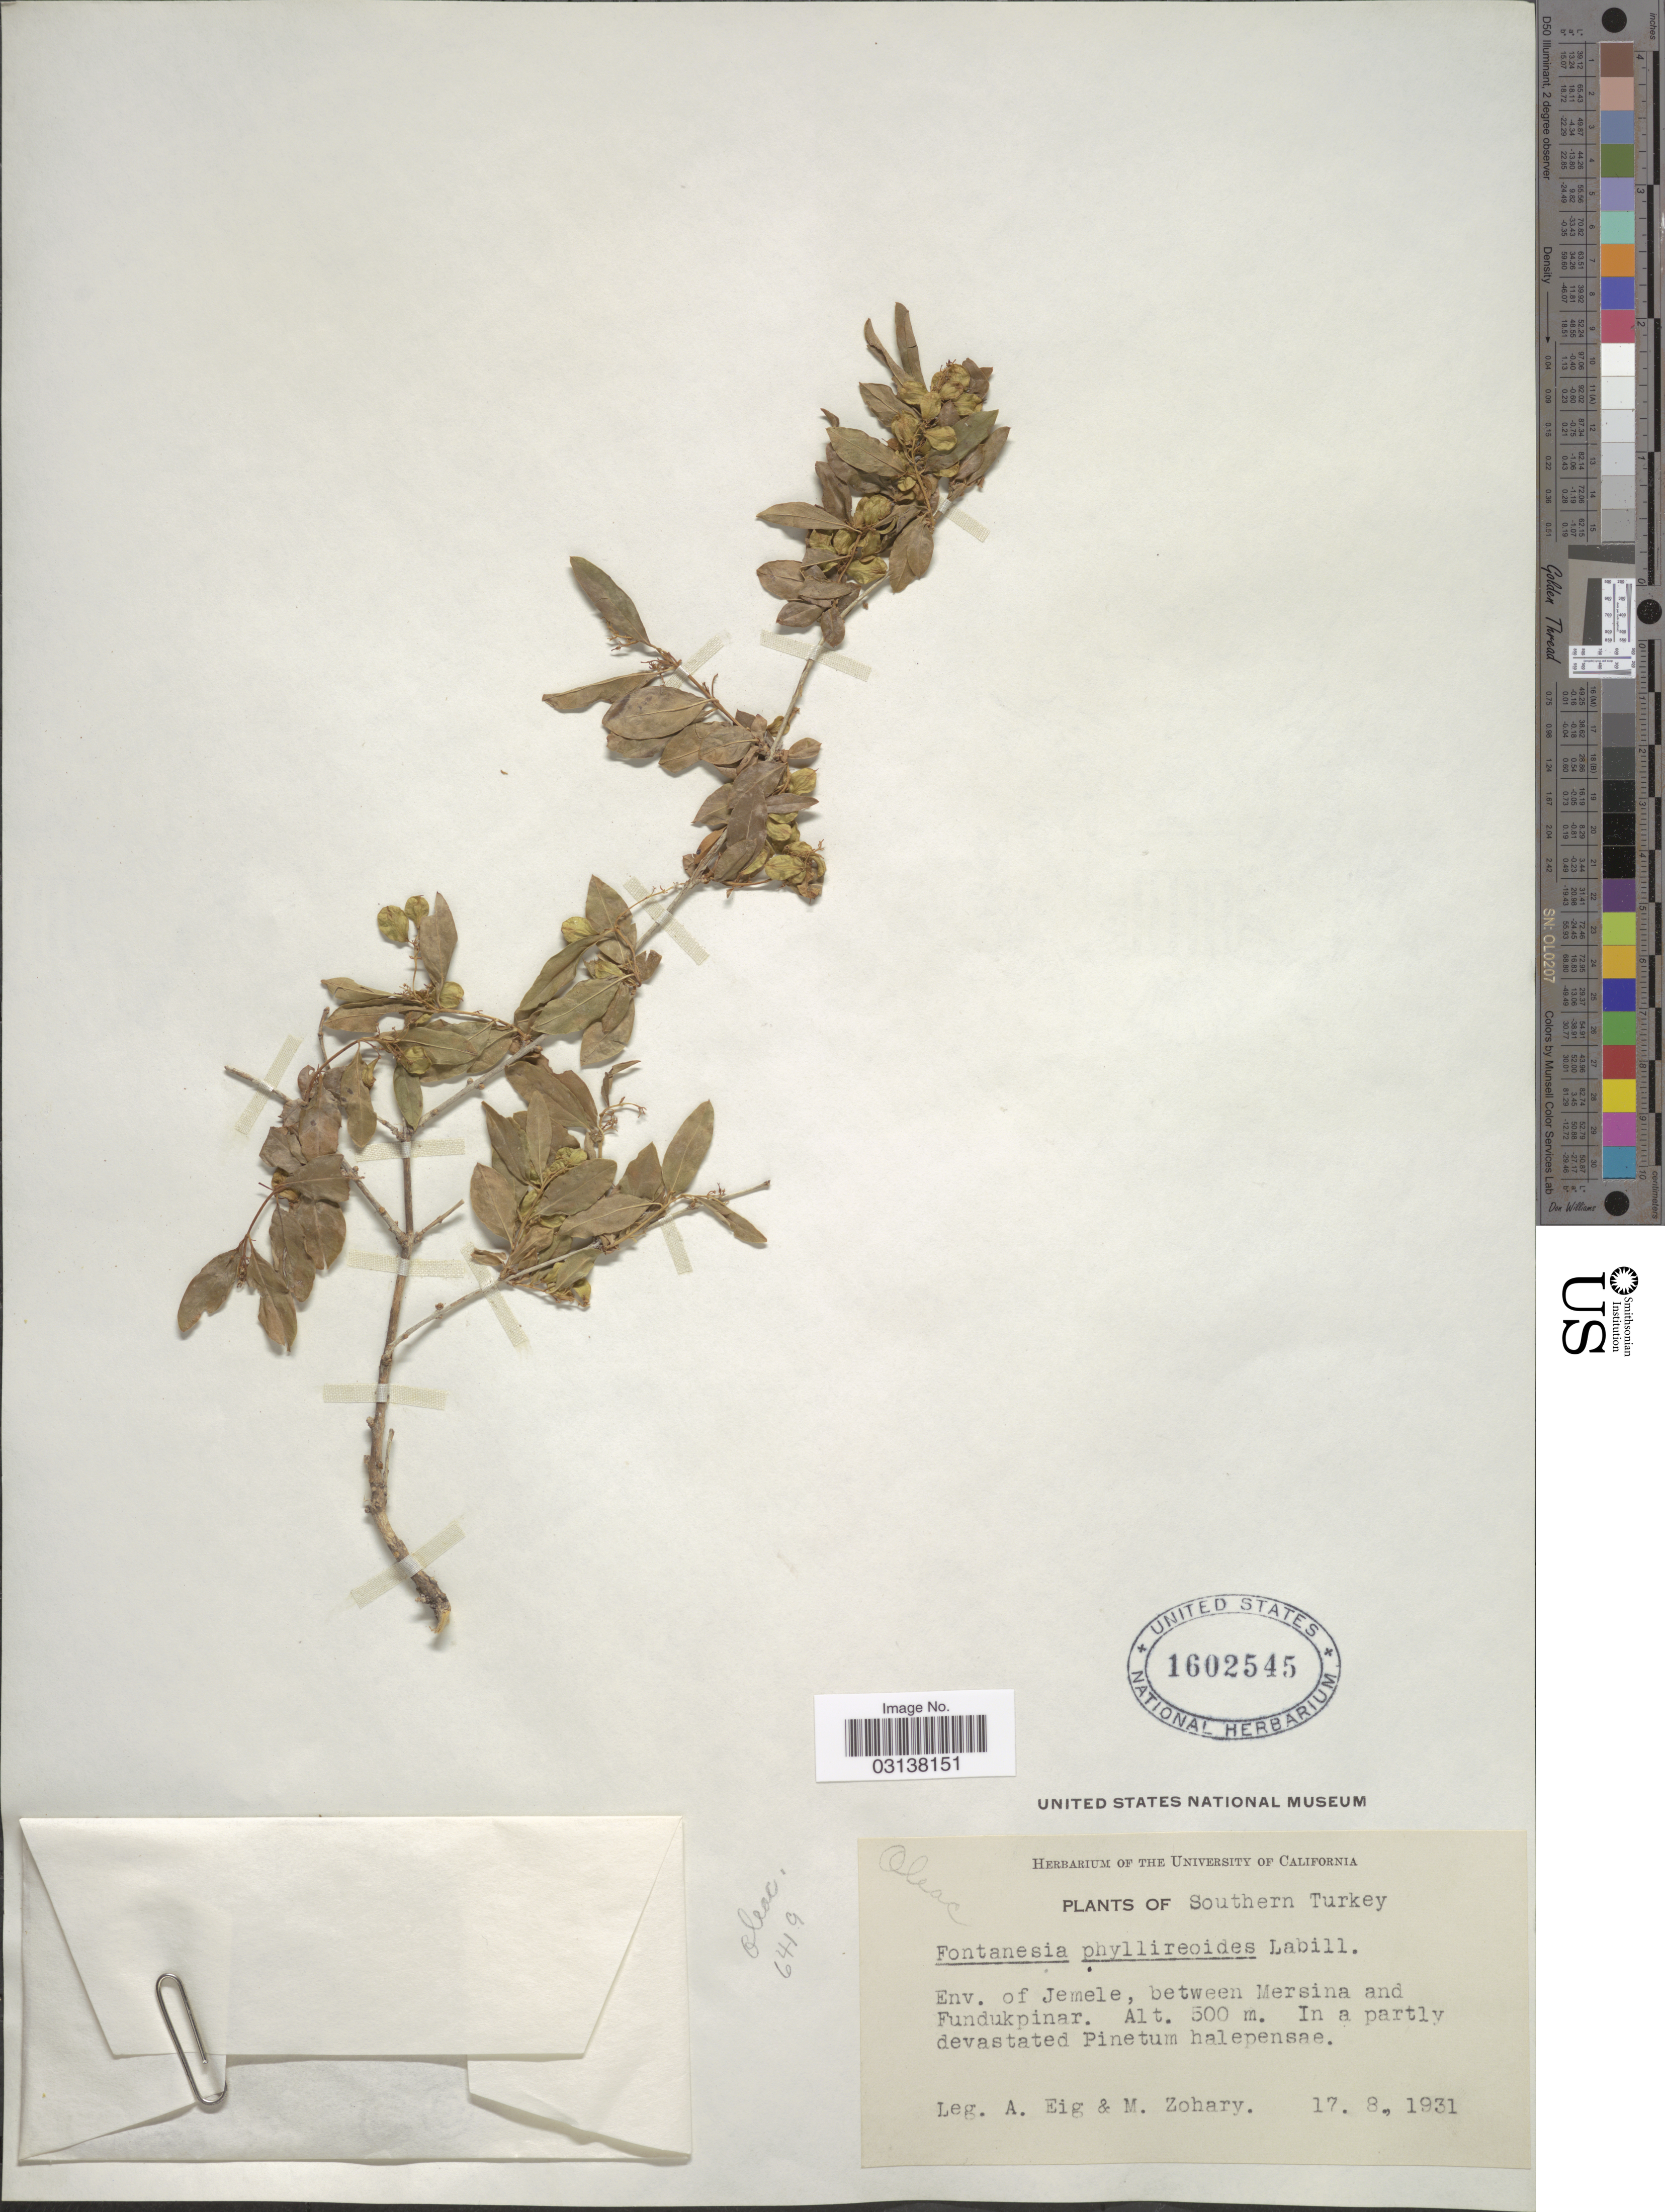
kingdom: Plantae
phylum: Tracheophyta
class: Magnoliopsida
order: Lamiales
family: Oleaceae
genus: Fontanesia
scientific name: Fontanesia phillyreoides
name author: Labill.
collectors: A. Eig & M. Zohary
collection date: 1931-08-17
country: Turkey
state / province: Mersin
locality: Southern Turkey. Env. of Jemele, between Mersina and Fundukpinar.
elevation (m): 500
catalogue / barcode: US 1602545